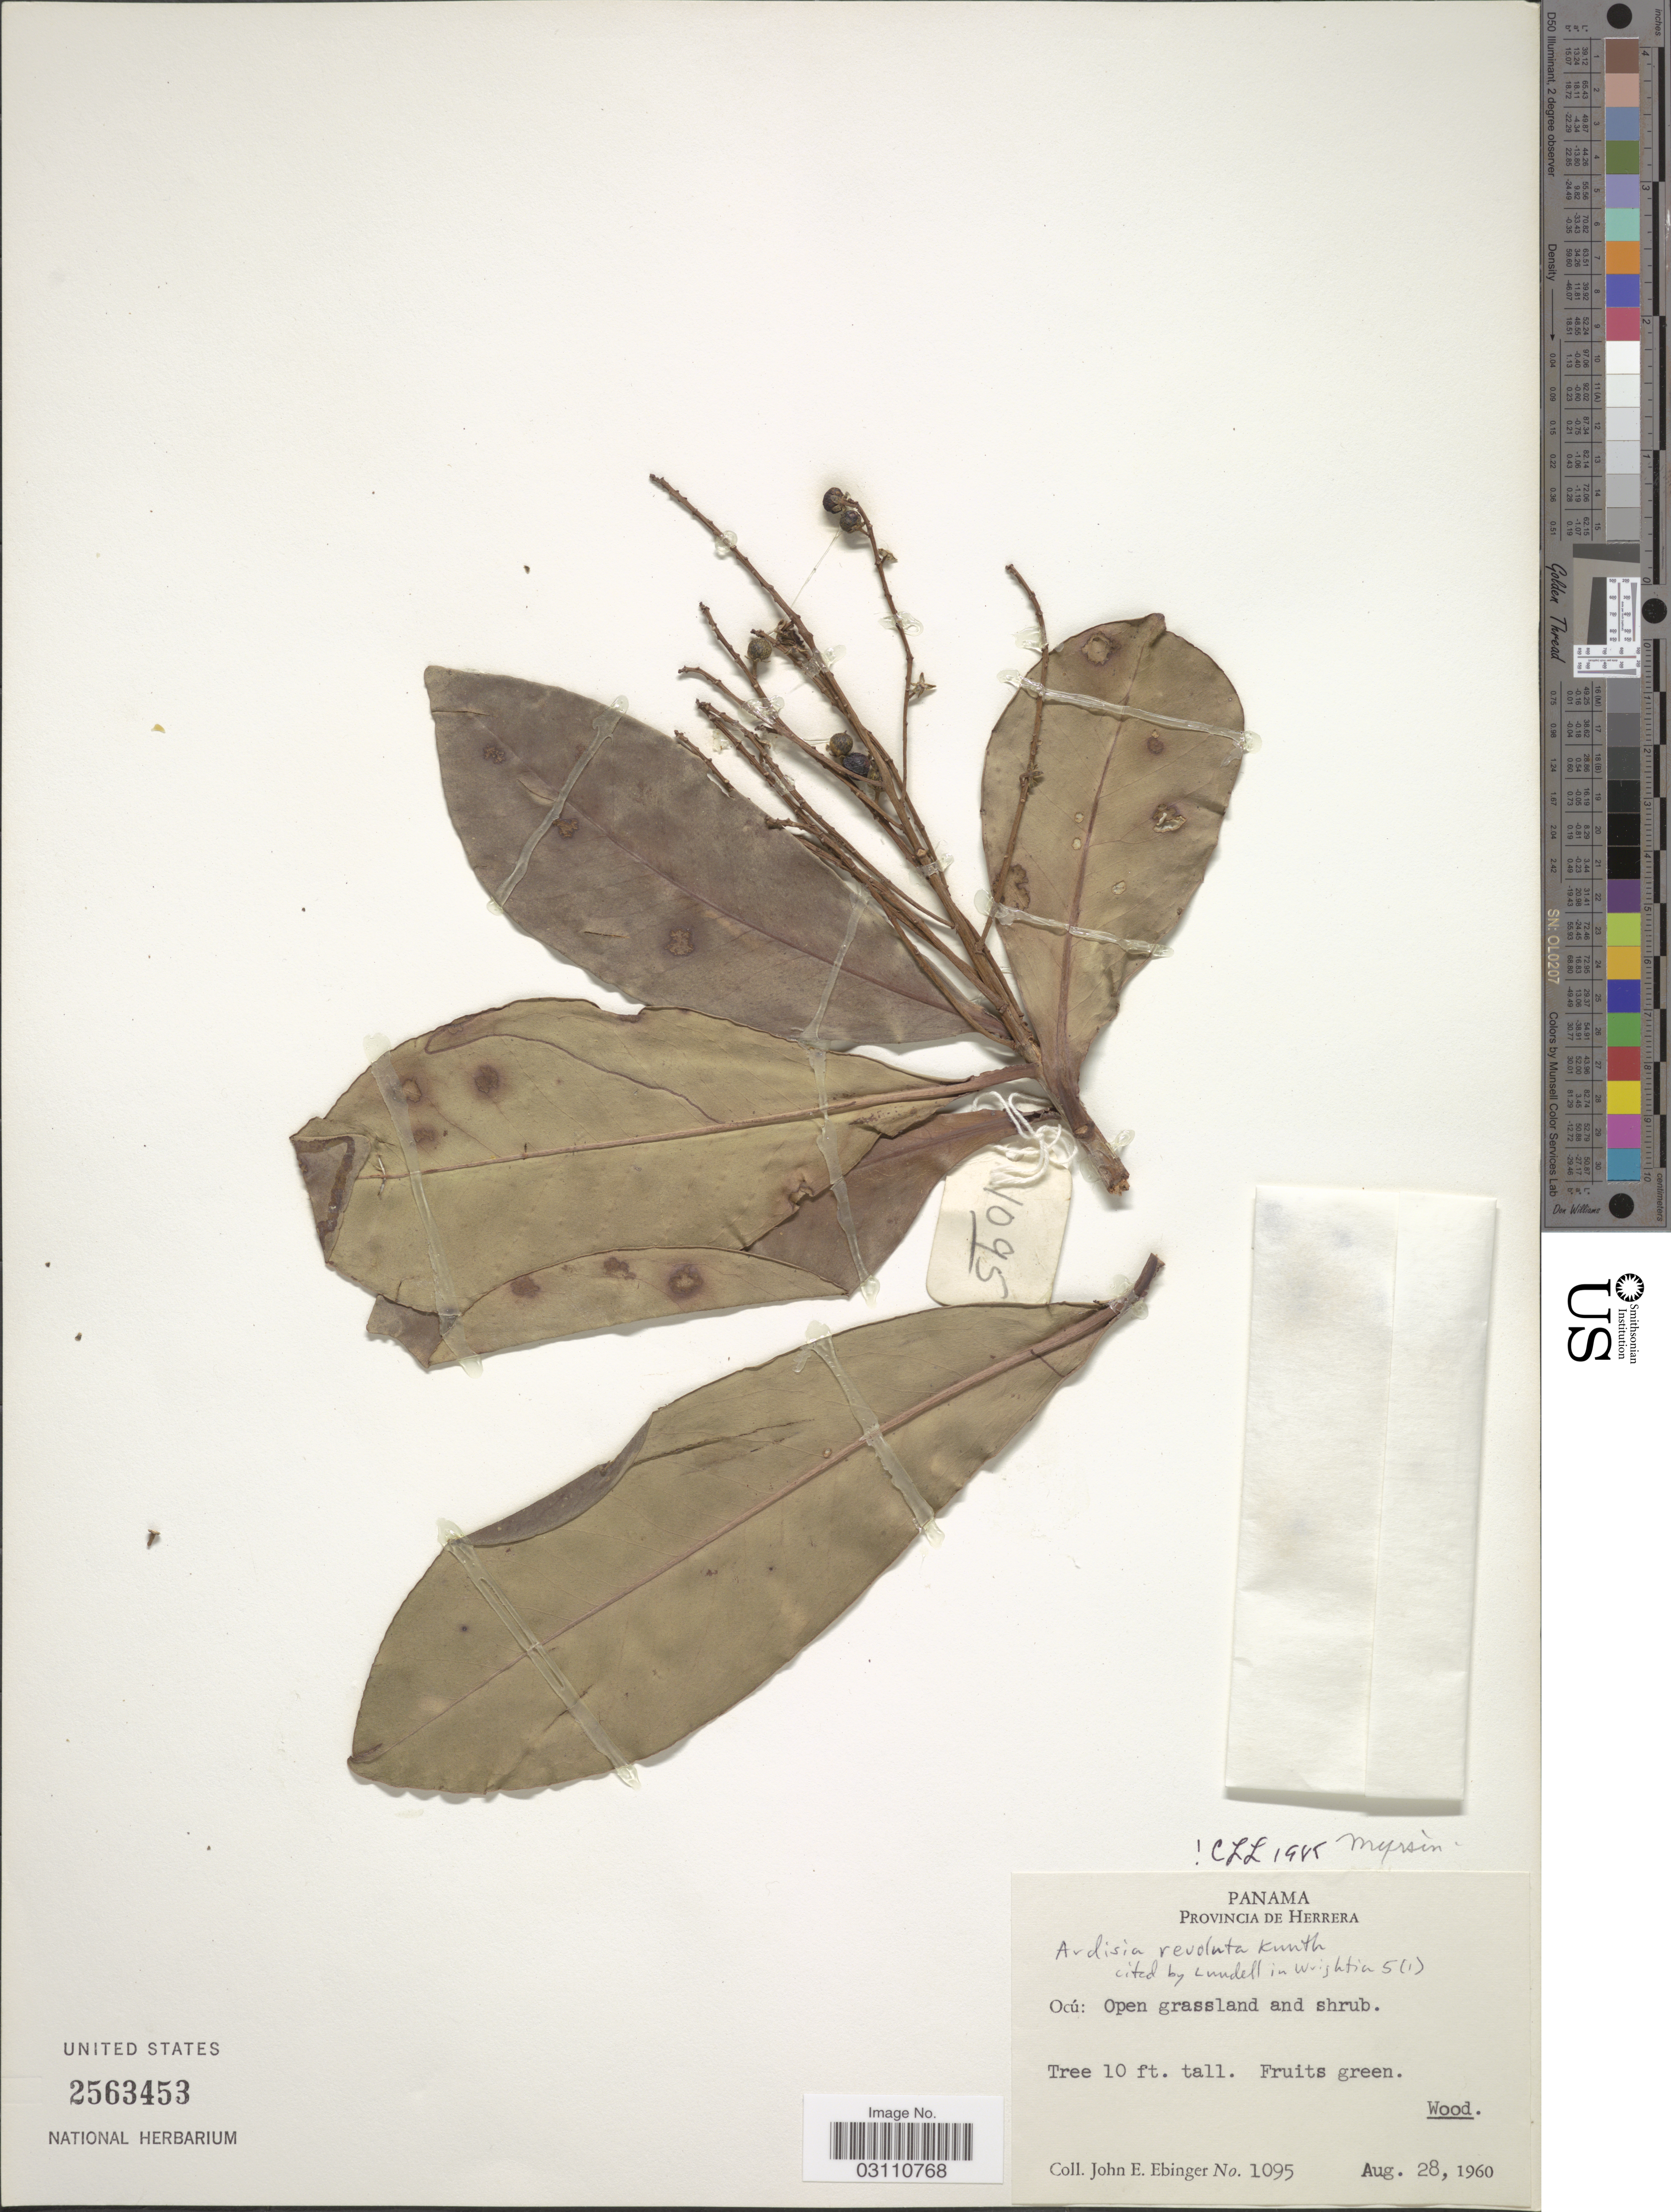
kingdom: Plantae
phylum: Tracheophyta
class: Magnoliopsida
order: Ericales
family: Primulaceae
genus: Ardisia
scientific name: Ardisia revoluta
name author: Kunth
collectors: J. Ebinger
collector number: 1095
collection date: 1960-08-28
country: Panama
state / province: Herrera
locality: Ocú.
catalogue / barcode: US 2563453